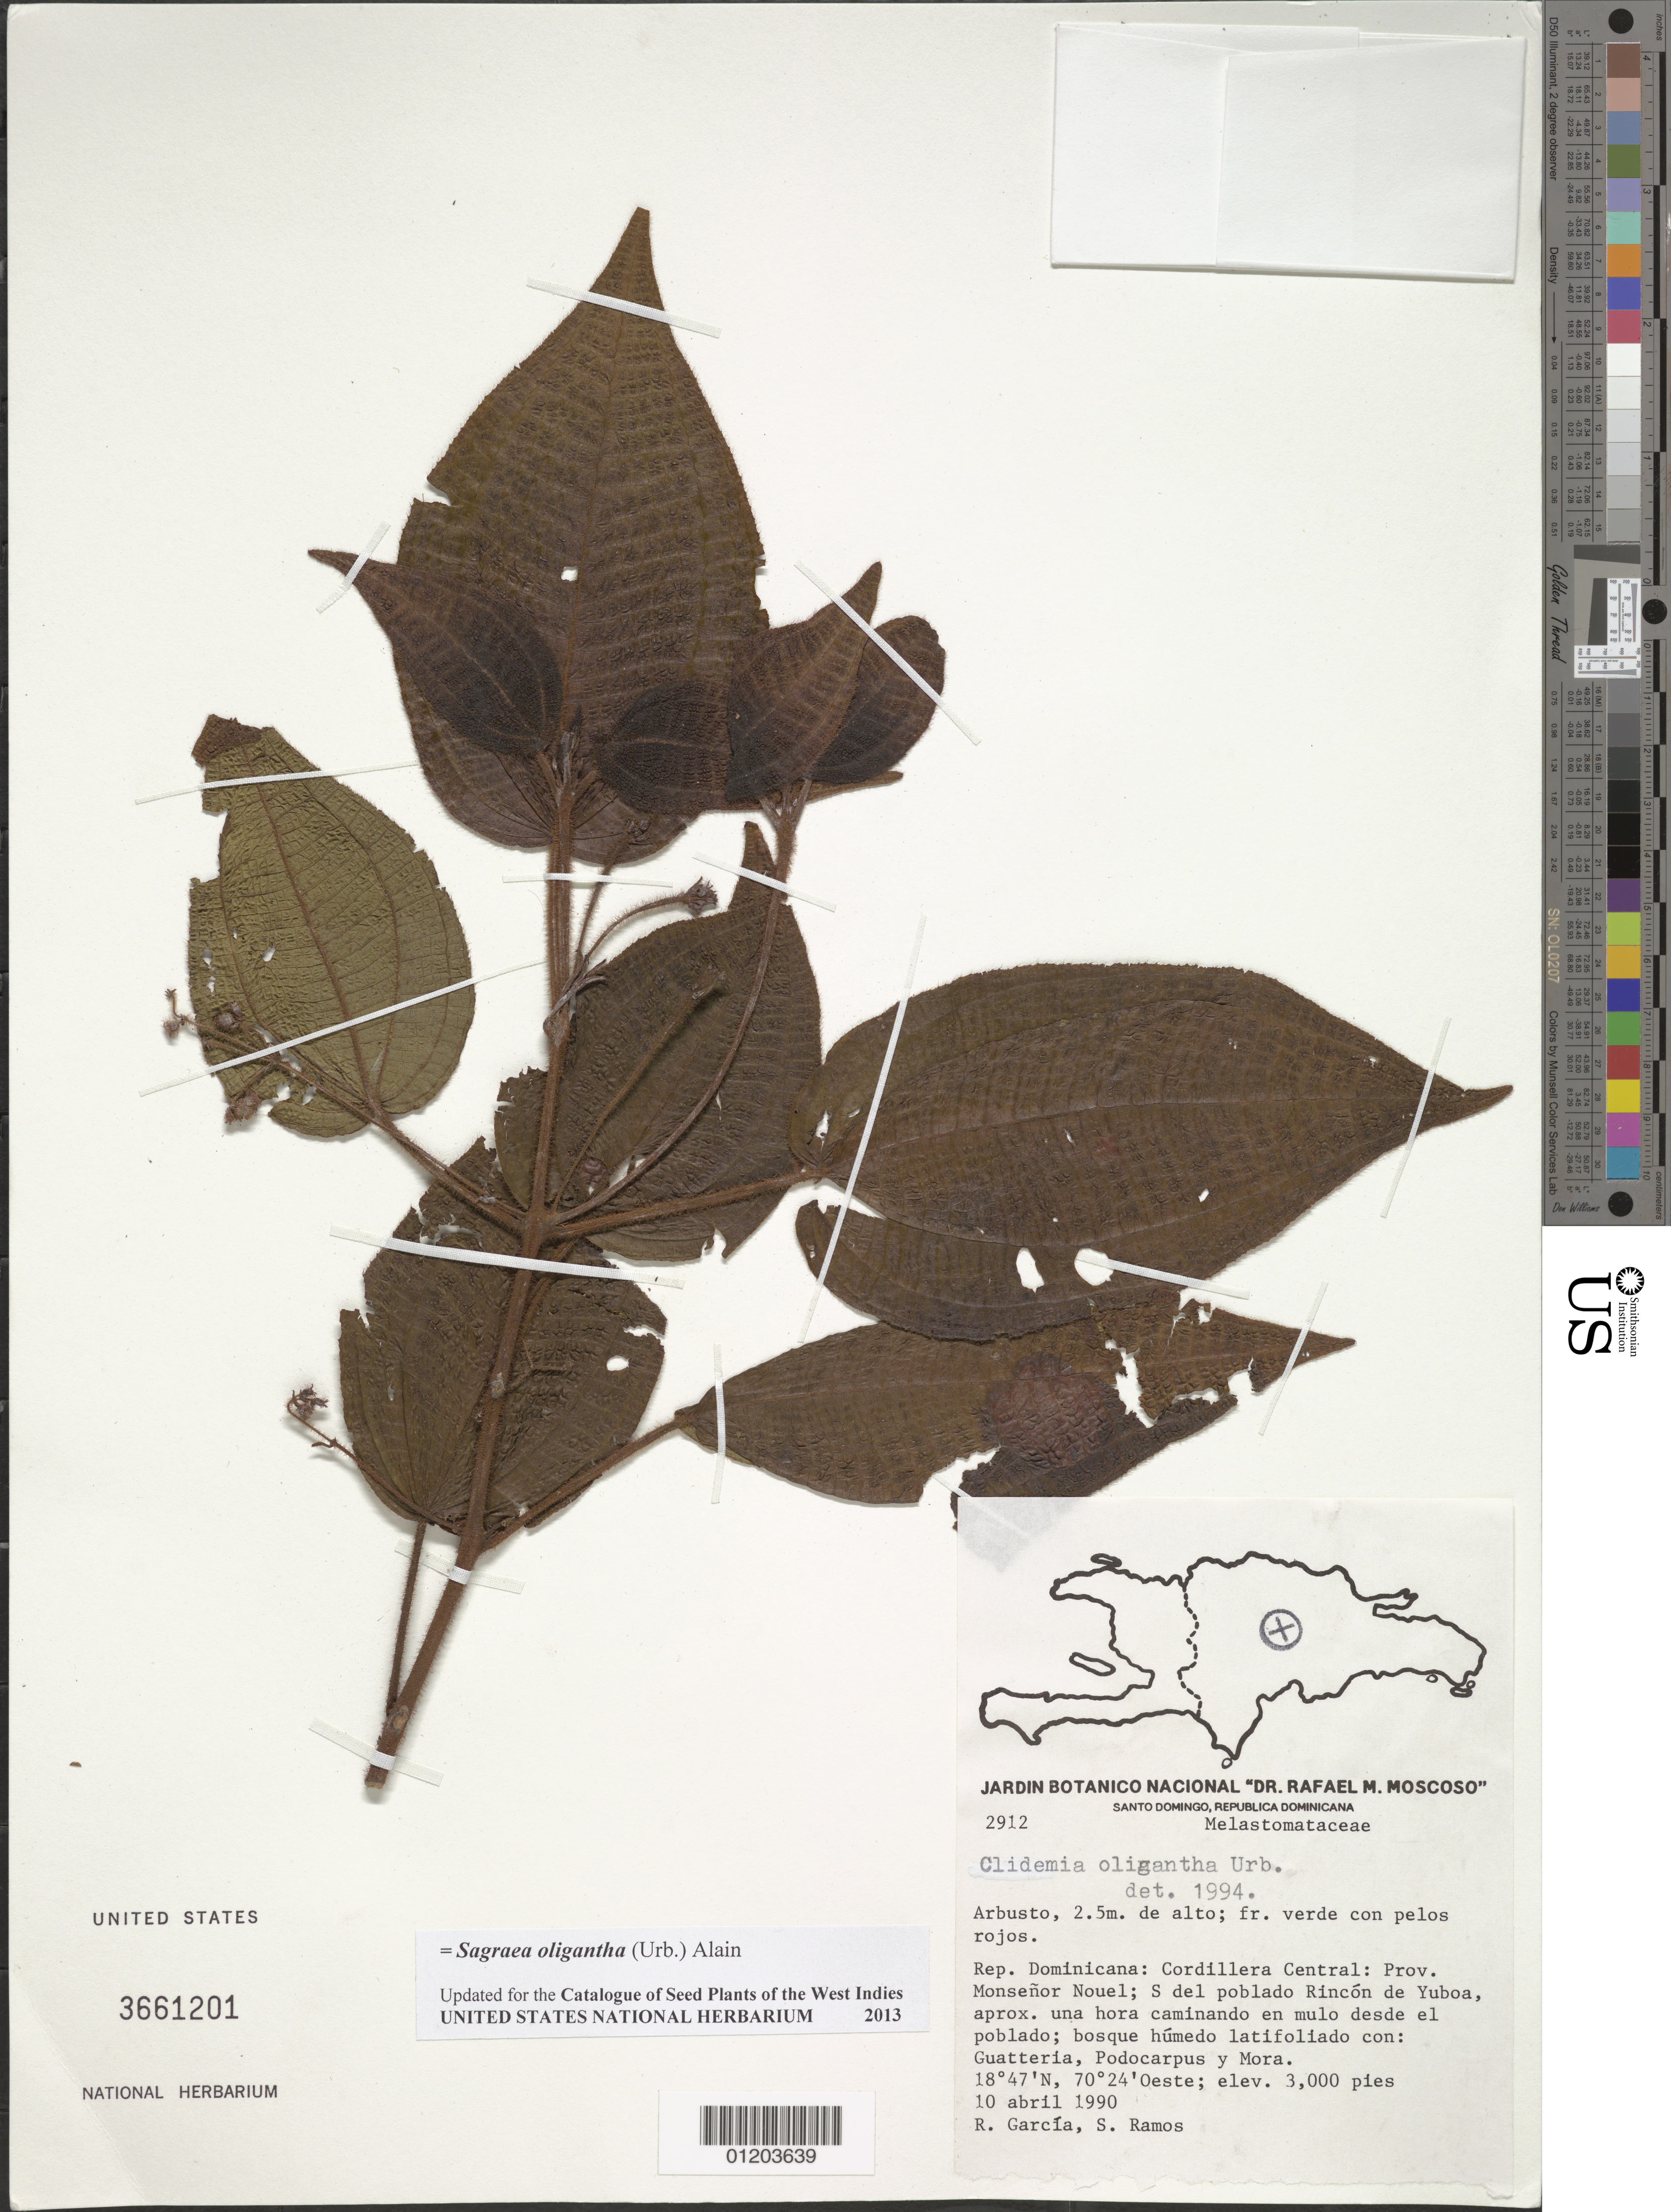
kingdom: Plantae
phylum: Tracheophyta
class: Magnoliopsida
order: Myrtales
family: Melastomataceae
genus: Sagraea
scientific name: Sagraea oligantha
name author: (Urb.) Alain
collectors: R. G. García & S. Ramos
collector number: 2912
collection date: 1990-04-10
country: Dominican Republic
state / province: Monseñor Nouel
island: Hispaniola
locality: Cordillera Central; S del poblado Rincón de Yuboa, aprox. una hora caminando en mulo desde el poblado.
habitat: Bosque húmedo latifoliado con: Guatteria, Podocarpus y Mora.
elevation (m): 914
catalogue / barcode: US 3661201